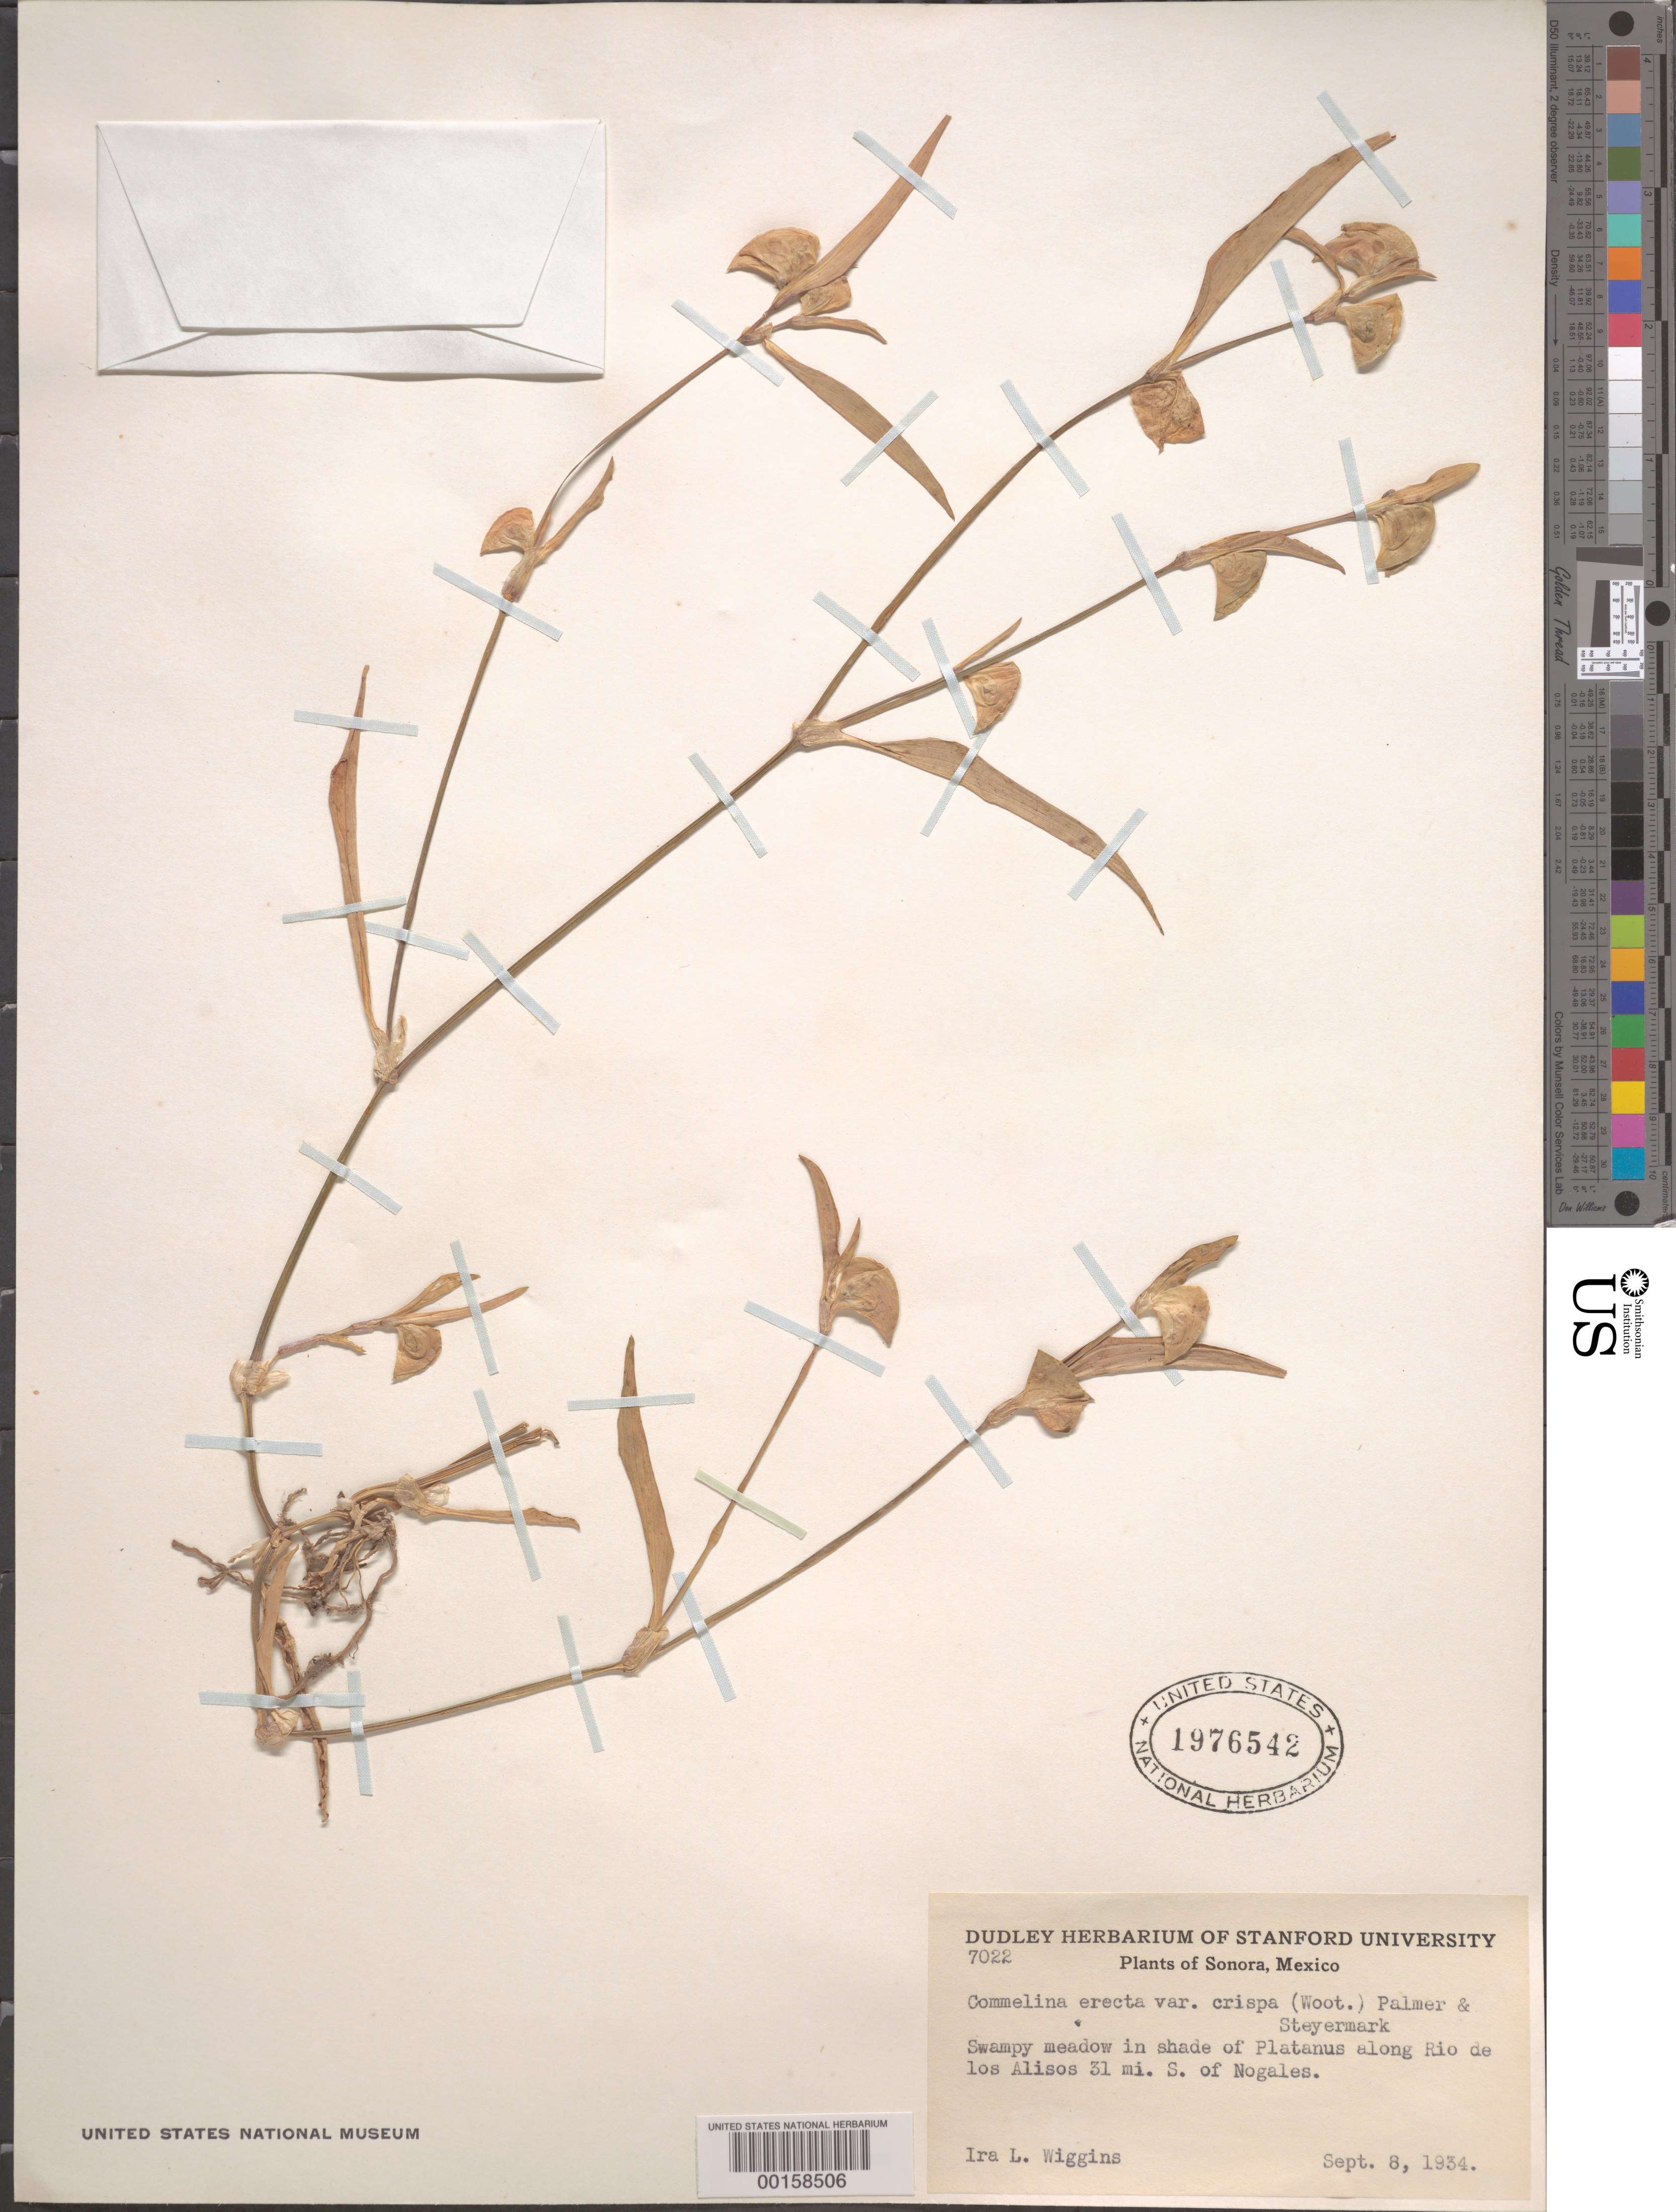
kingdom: Plantae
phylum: Tracheophyta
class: Liliopsida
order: Commelinales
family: Commelinaceae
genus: Commelina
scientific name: Commelina erecta var. crispa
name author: (Wooton) E.J. Palmer & Steyerm.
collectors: I. L. Wiggins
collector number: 7022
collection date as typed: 08 Sep 1934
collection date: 1934-09-08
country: Mexico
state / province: Sonora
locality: S. of nogales; along rio de los alisos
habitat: Swampy meadow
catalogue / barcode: US 1976542